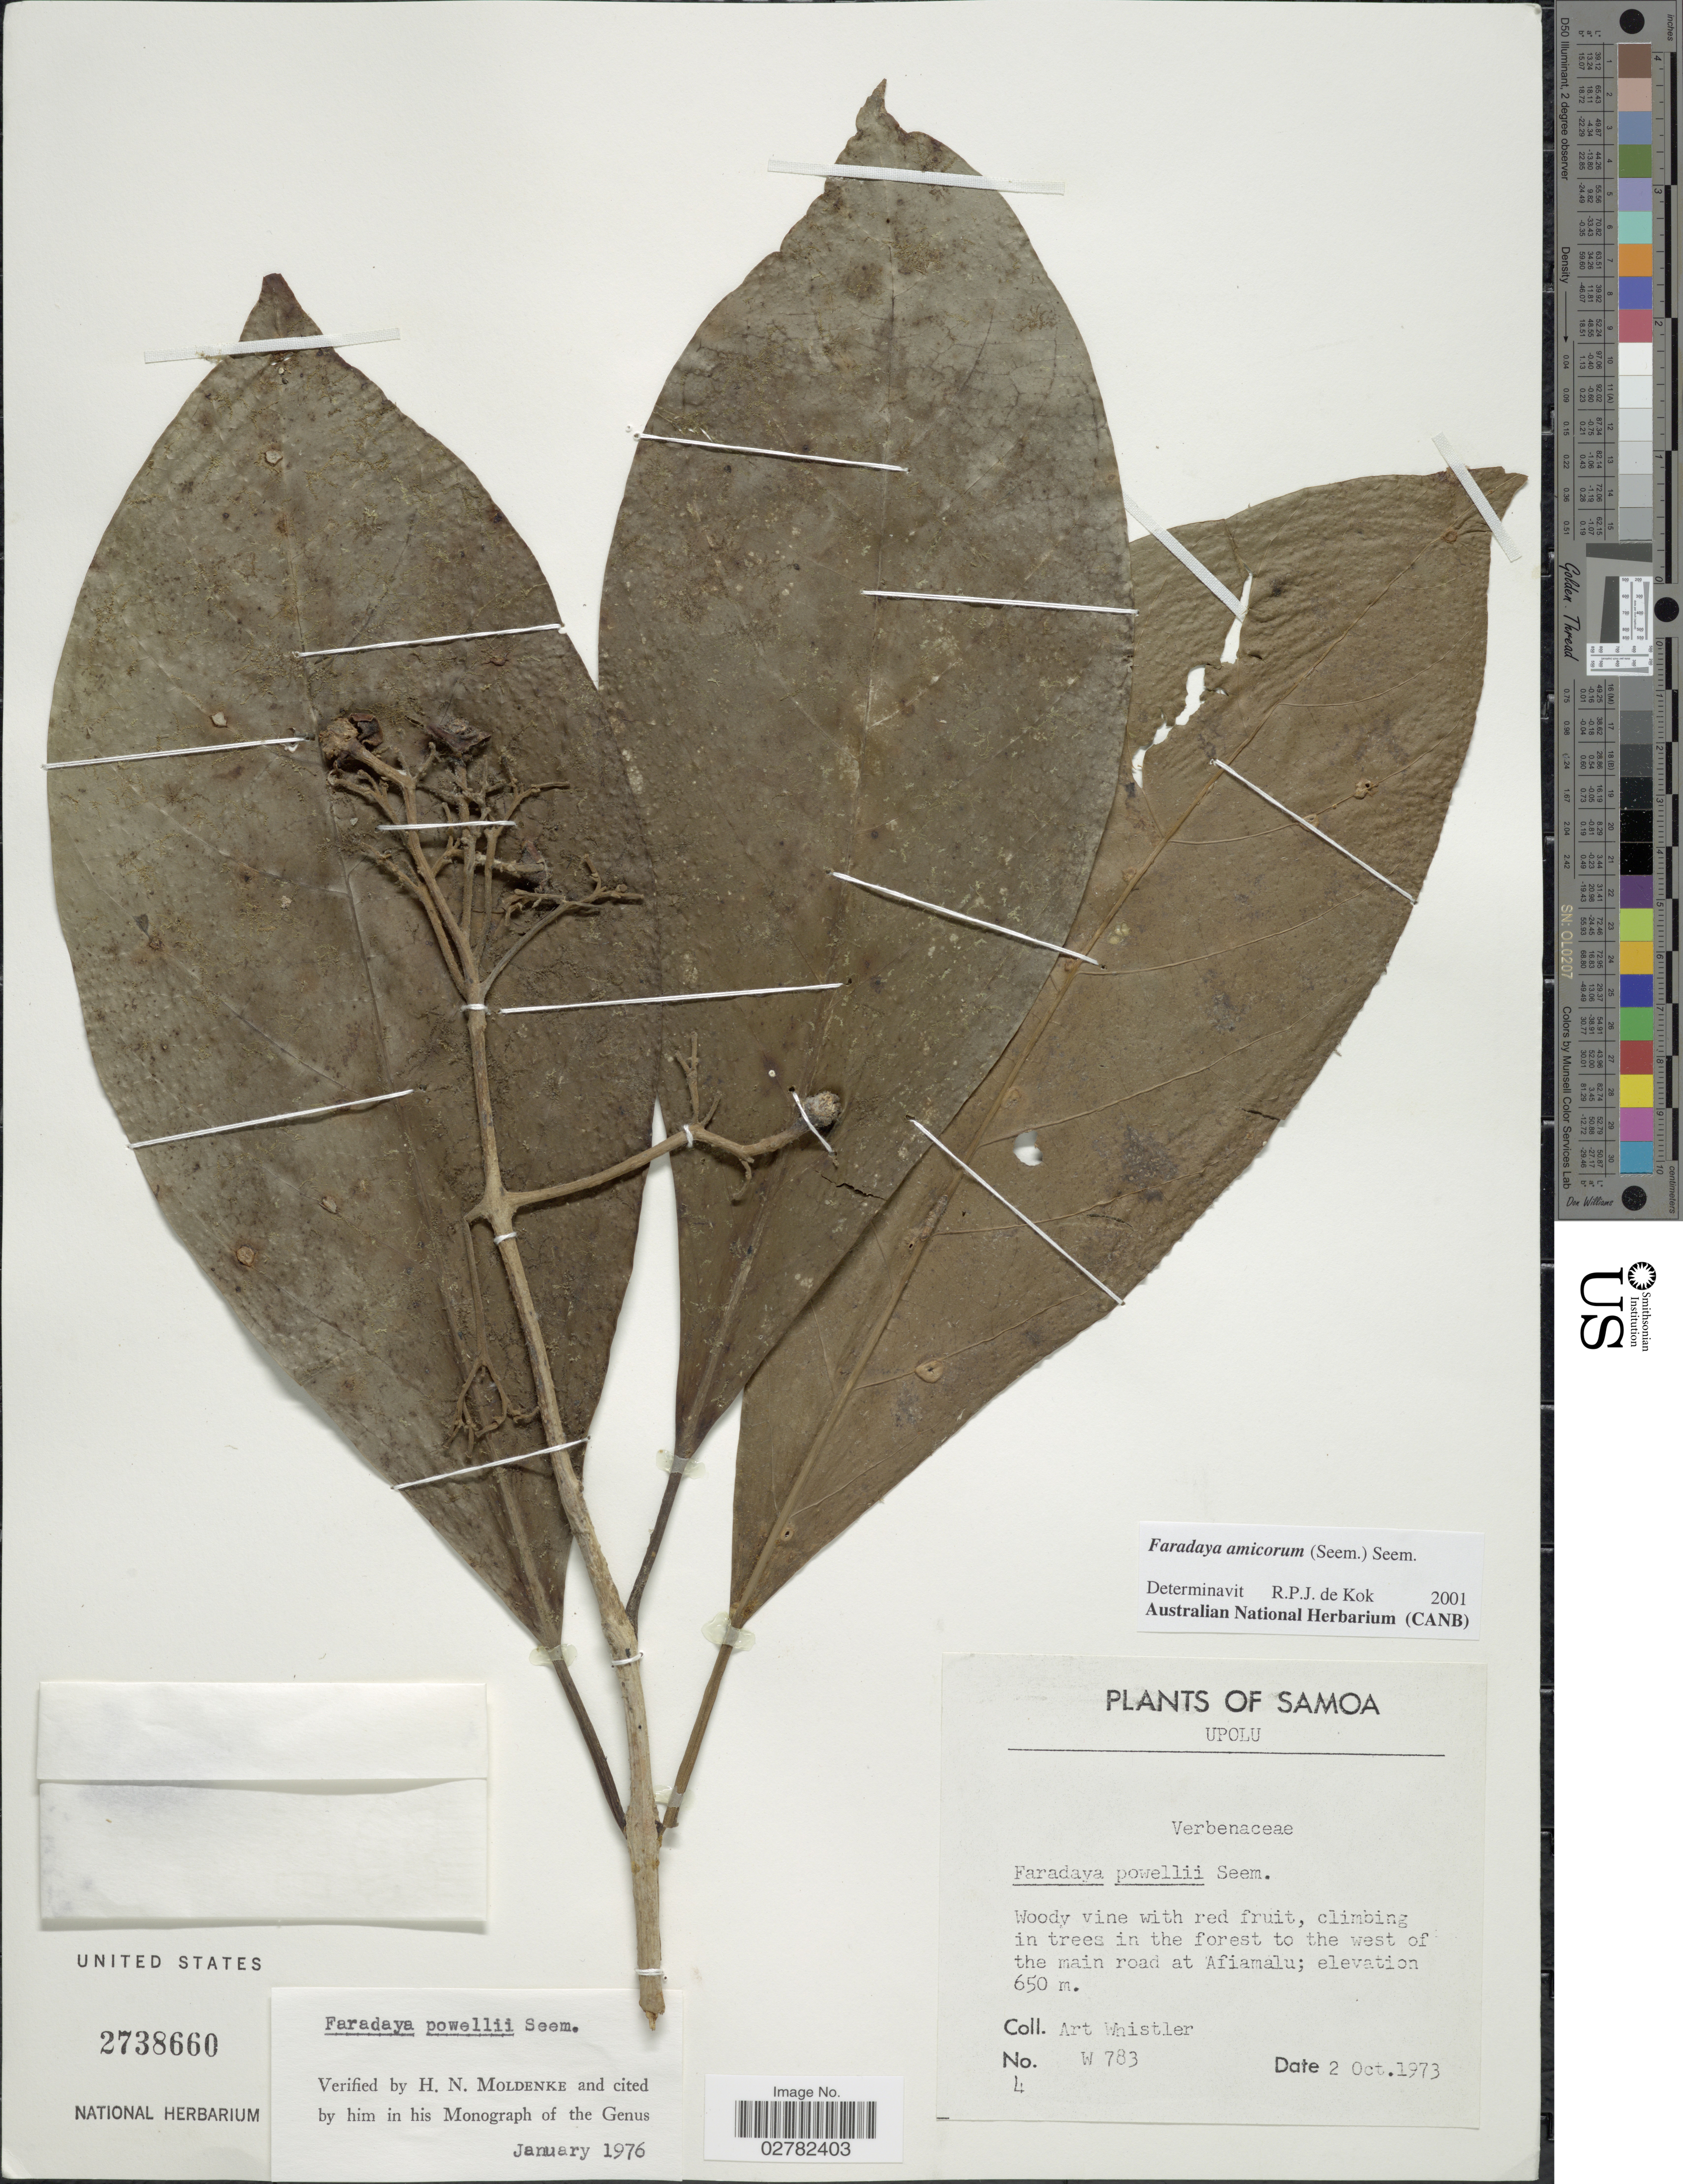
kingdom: Plantae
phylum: Tracheophyta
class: Magnoliopsida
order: Lamiales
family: Lamiaceae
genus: Faradaya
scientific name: Faradaya amicorum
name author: (Seem.) Seem.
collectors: A. Whistler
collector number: W783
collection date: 1973-10-02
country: Samoa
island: Upolu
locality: Upolu, climbing in trees in the forest to the west of the main road at Afiamalu.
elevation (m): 650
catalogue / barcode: US 2738660